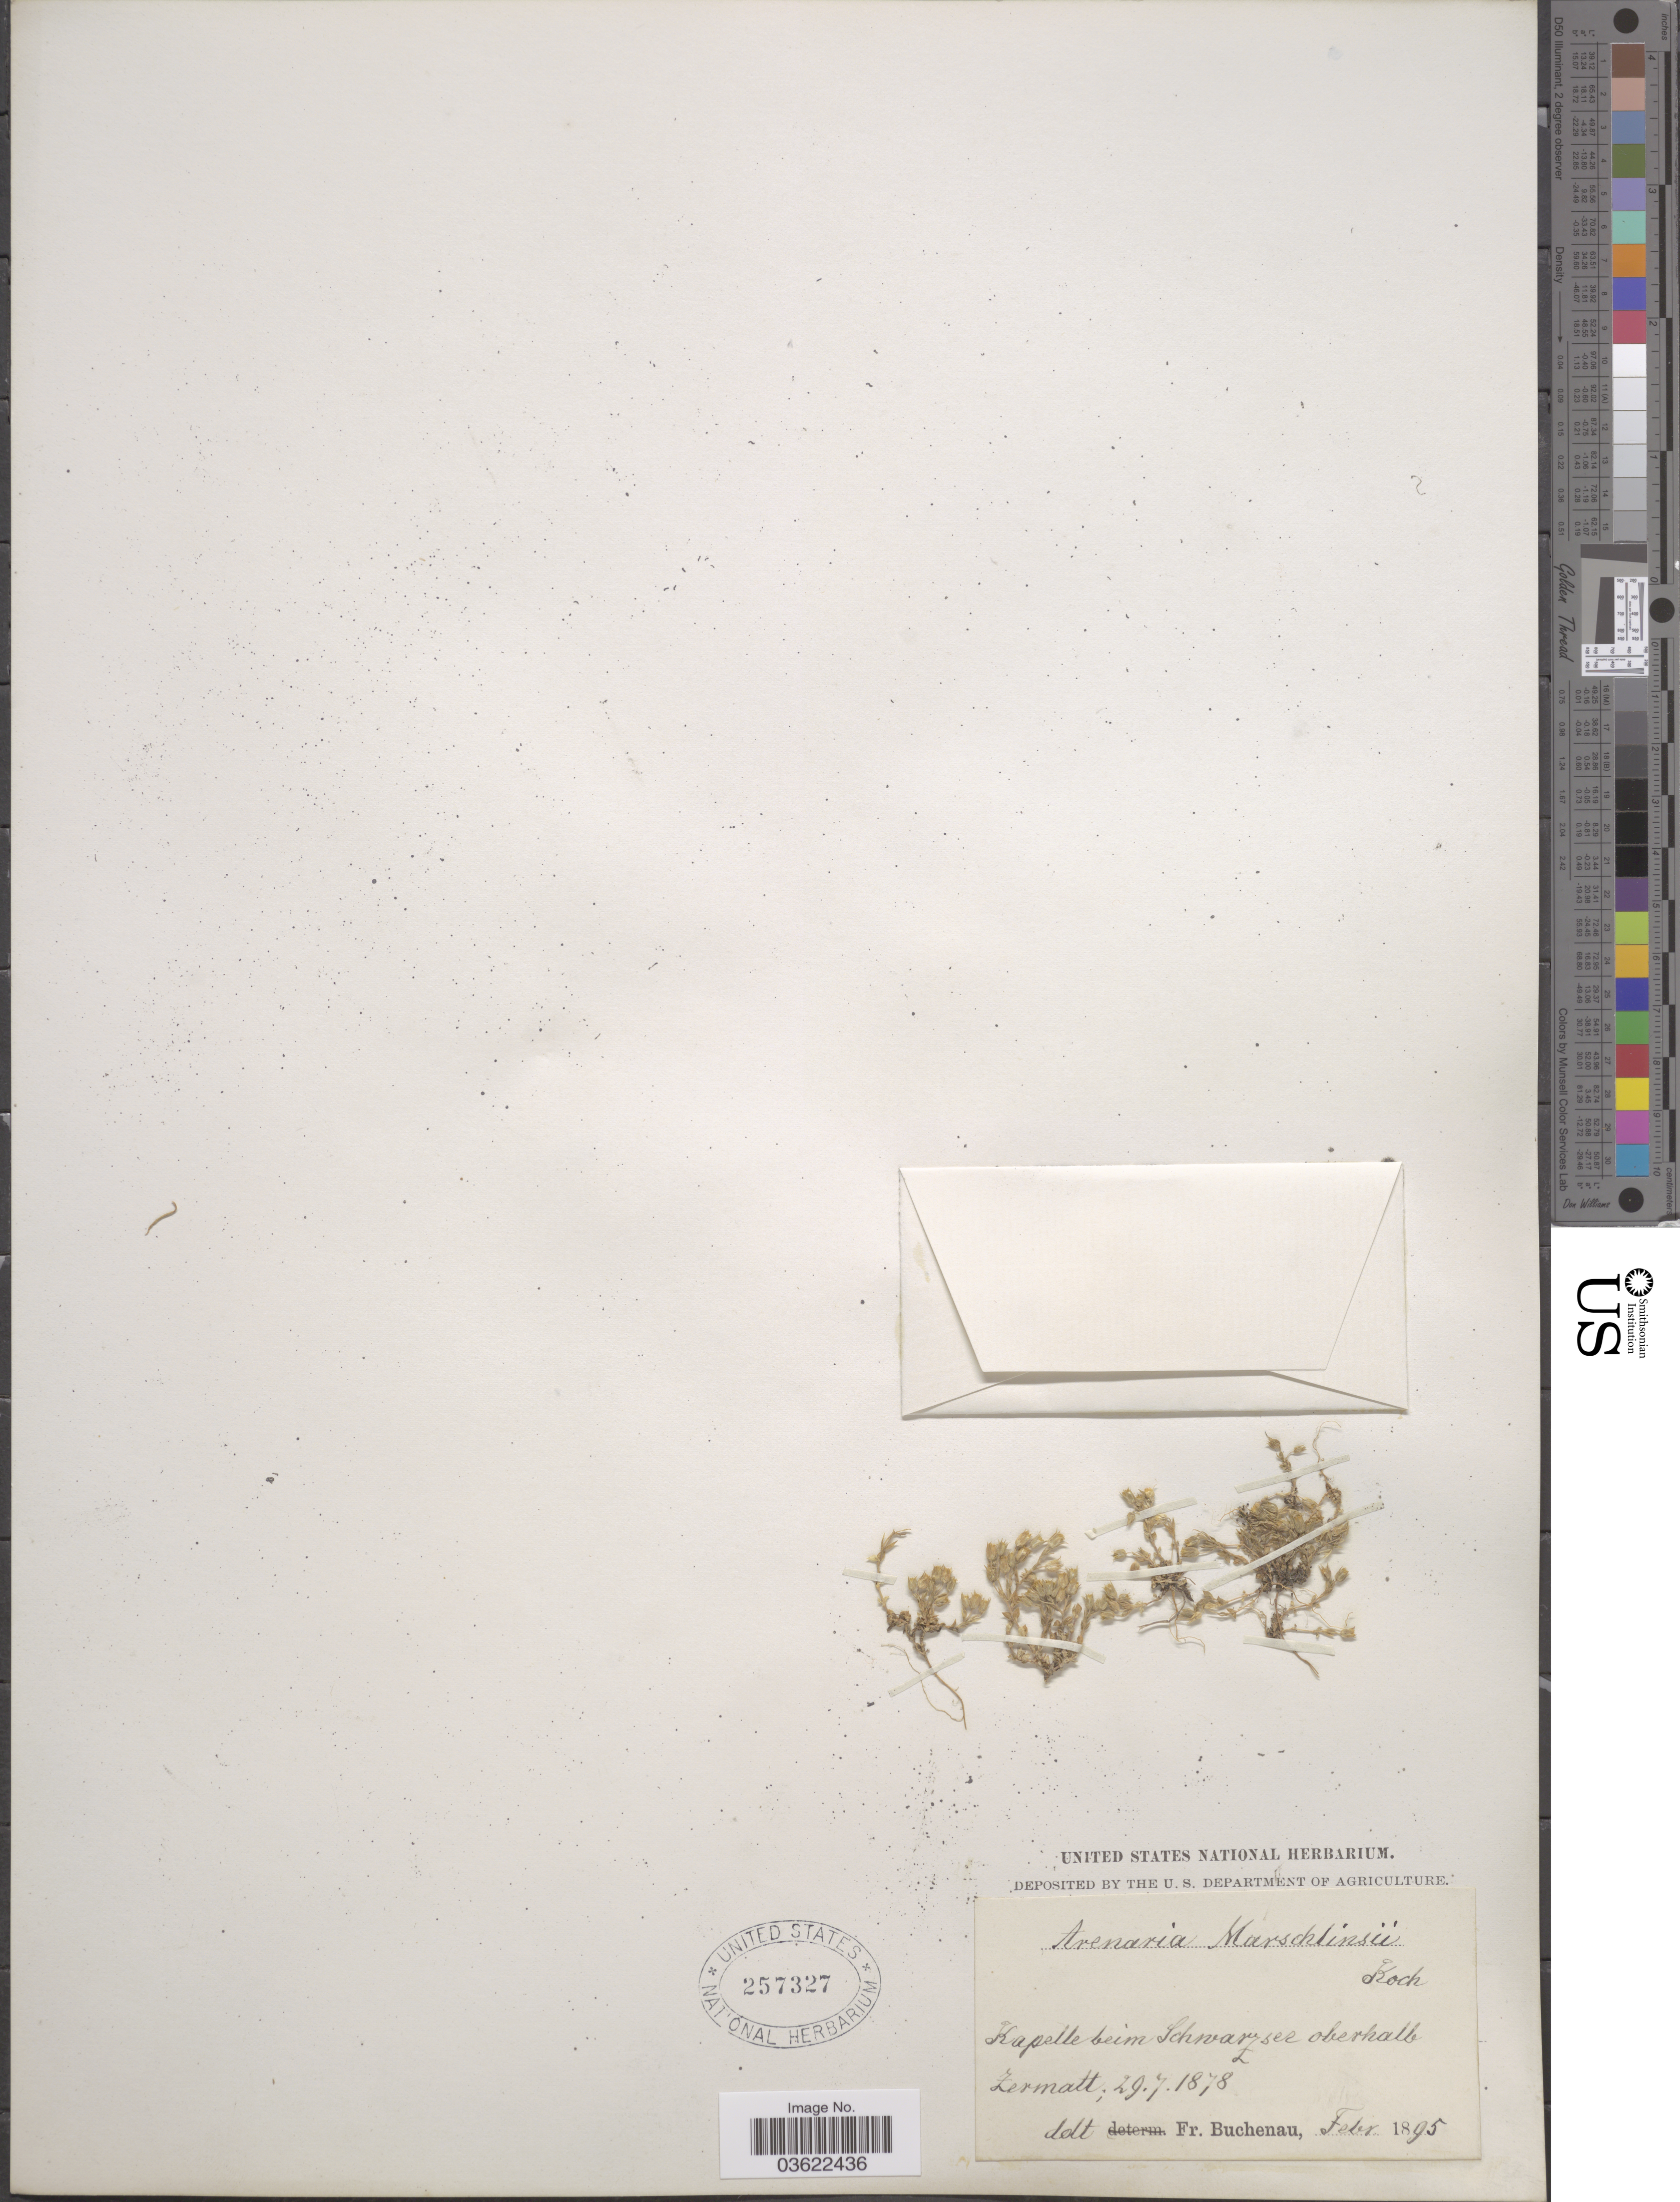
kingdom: Plantae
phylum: Tracheophyta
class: Magnoliopsida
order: Caryophyllales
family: Caryophyllaceae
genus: Arenaria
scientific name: Arenaria marschlinsii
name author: W.D.J. Koch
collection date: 1878-07-29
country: Switzerland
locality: Kapelle beim Schwarzser oberhalb Zermatt.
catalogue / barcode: US 257327